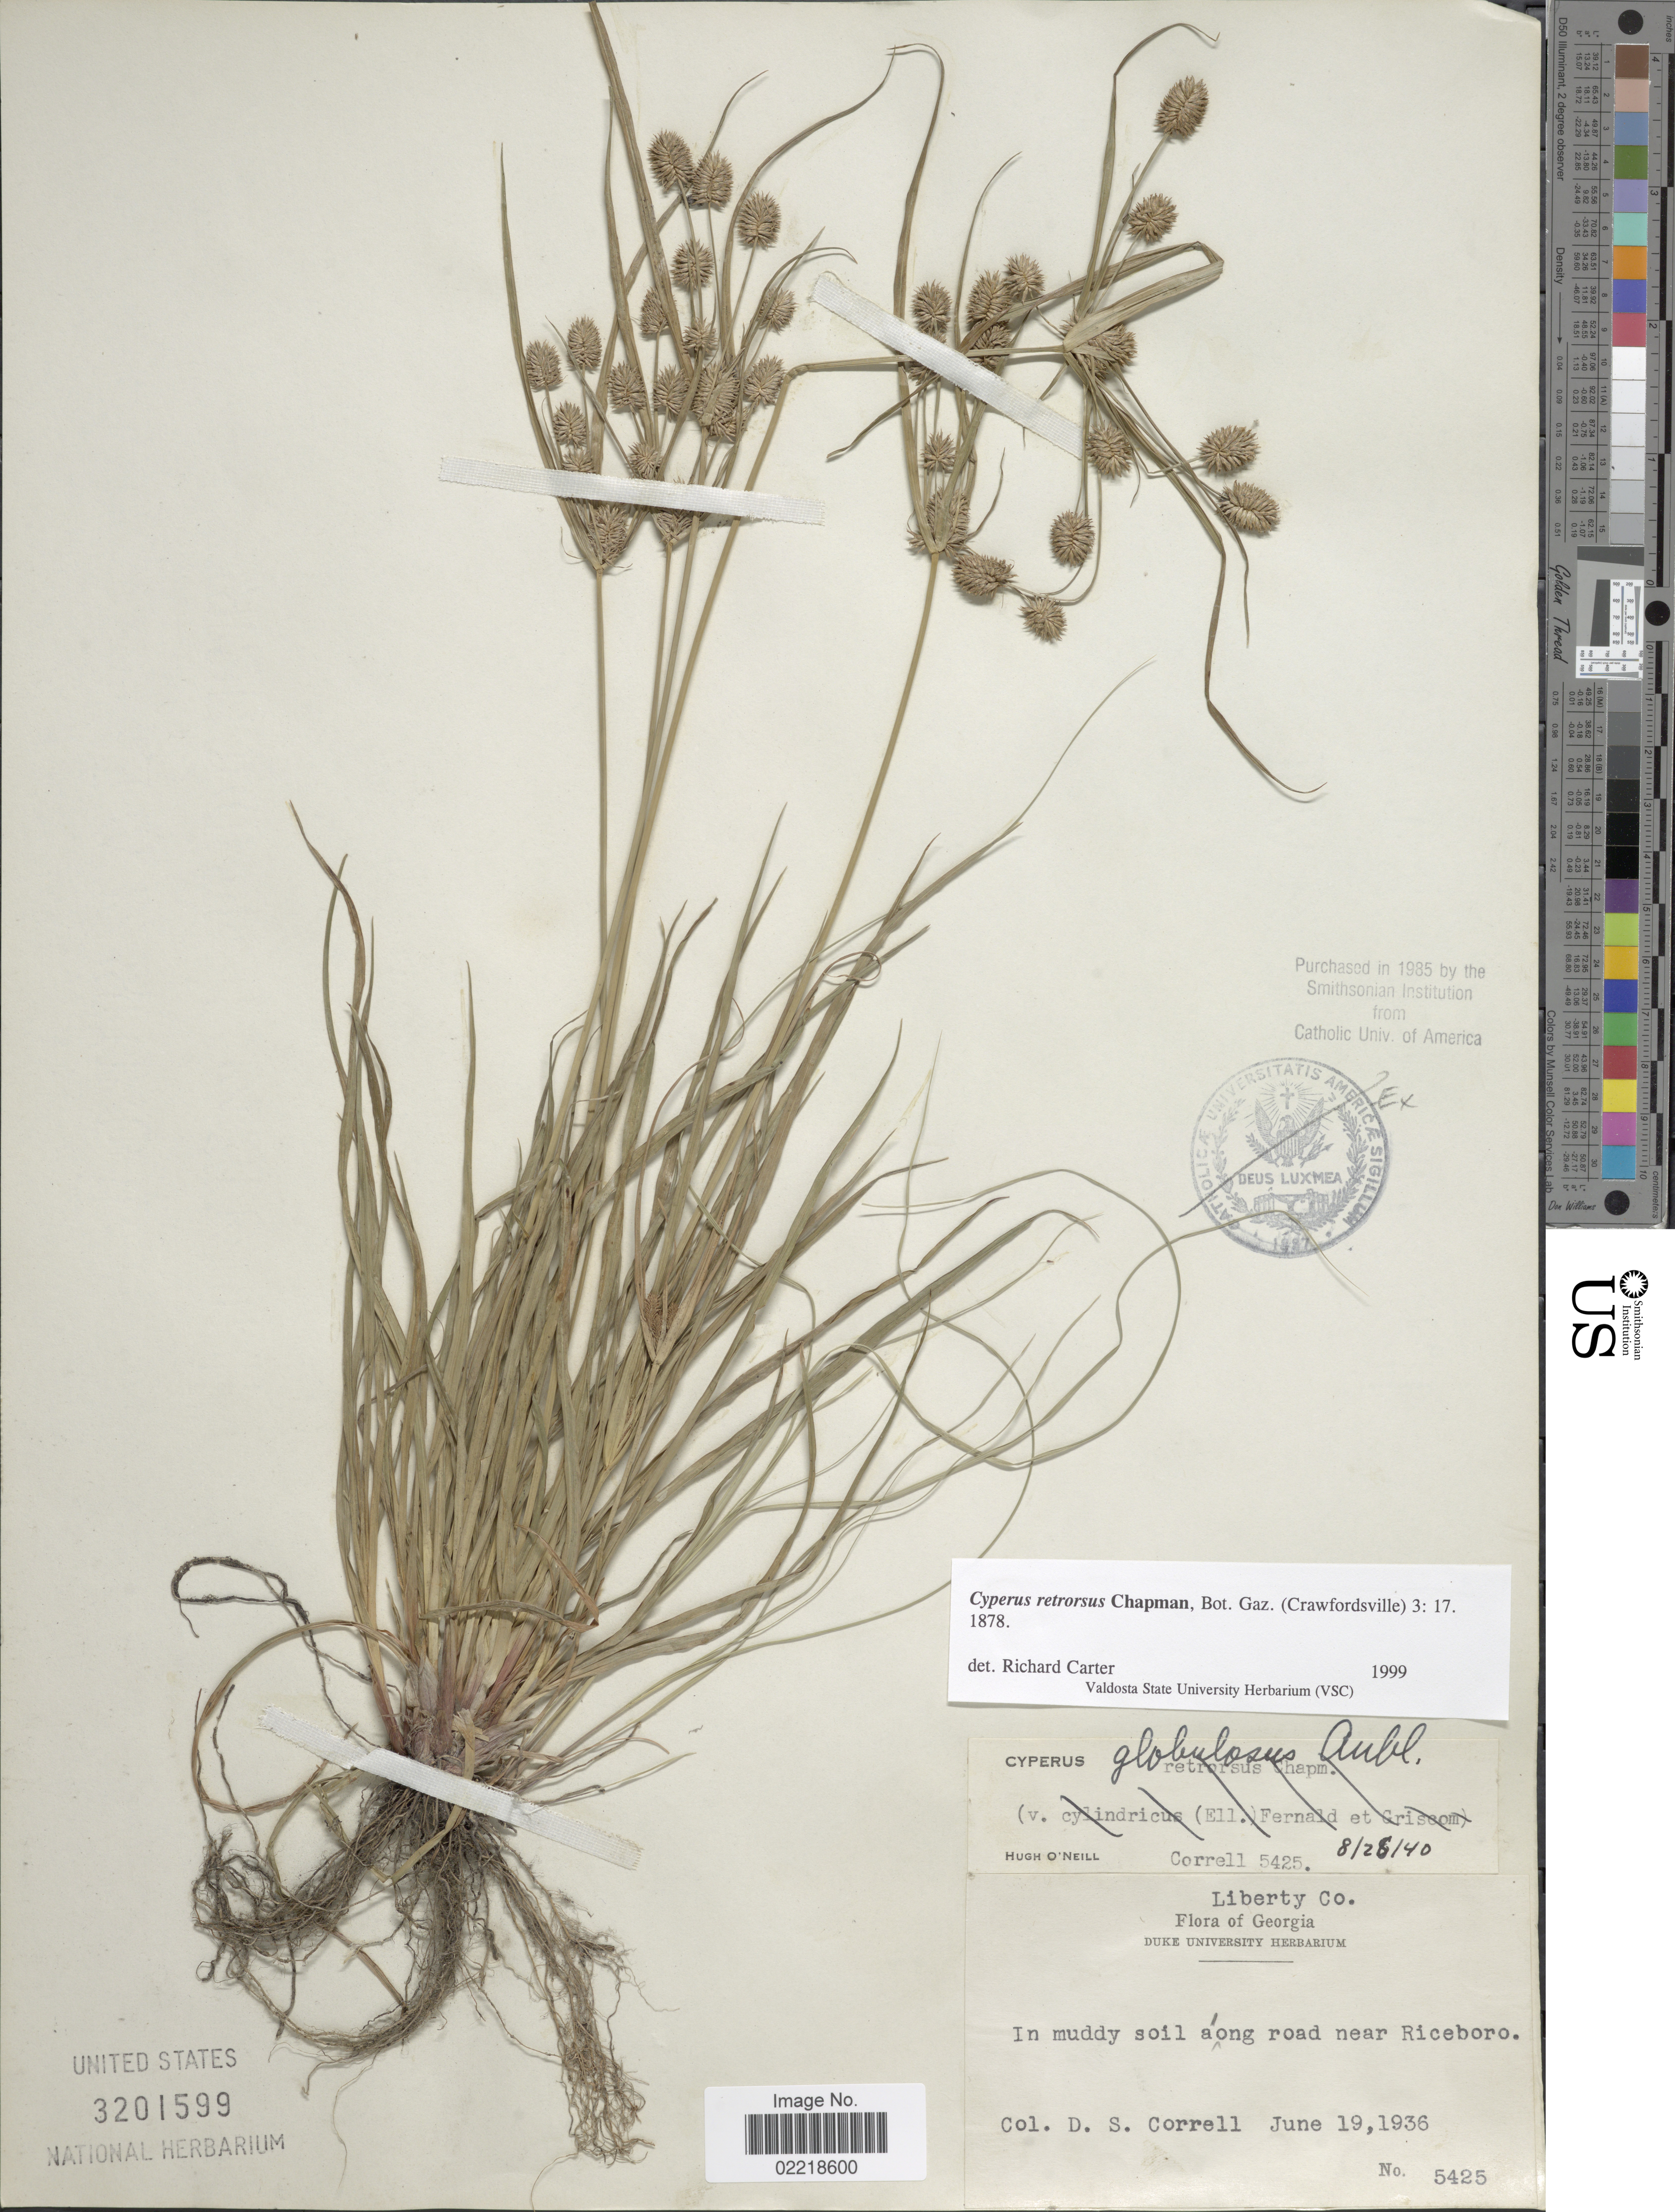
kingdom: Plantae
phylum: Tracheophyta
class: Liliopsida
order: Poales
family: Cyperaceae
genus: Cyperus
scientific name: Cyperus retrorsus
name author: Chapm.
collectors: D. S. Correll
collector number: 5425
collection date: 1936-06-19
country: United States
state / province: Georgia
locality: Liberty Co., in muddy soil along road near Riceboro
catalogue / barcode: US 3201599